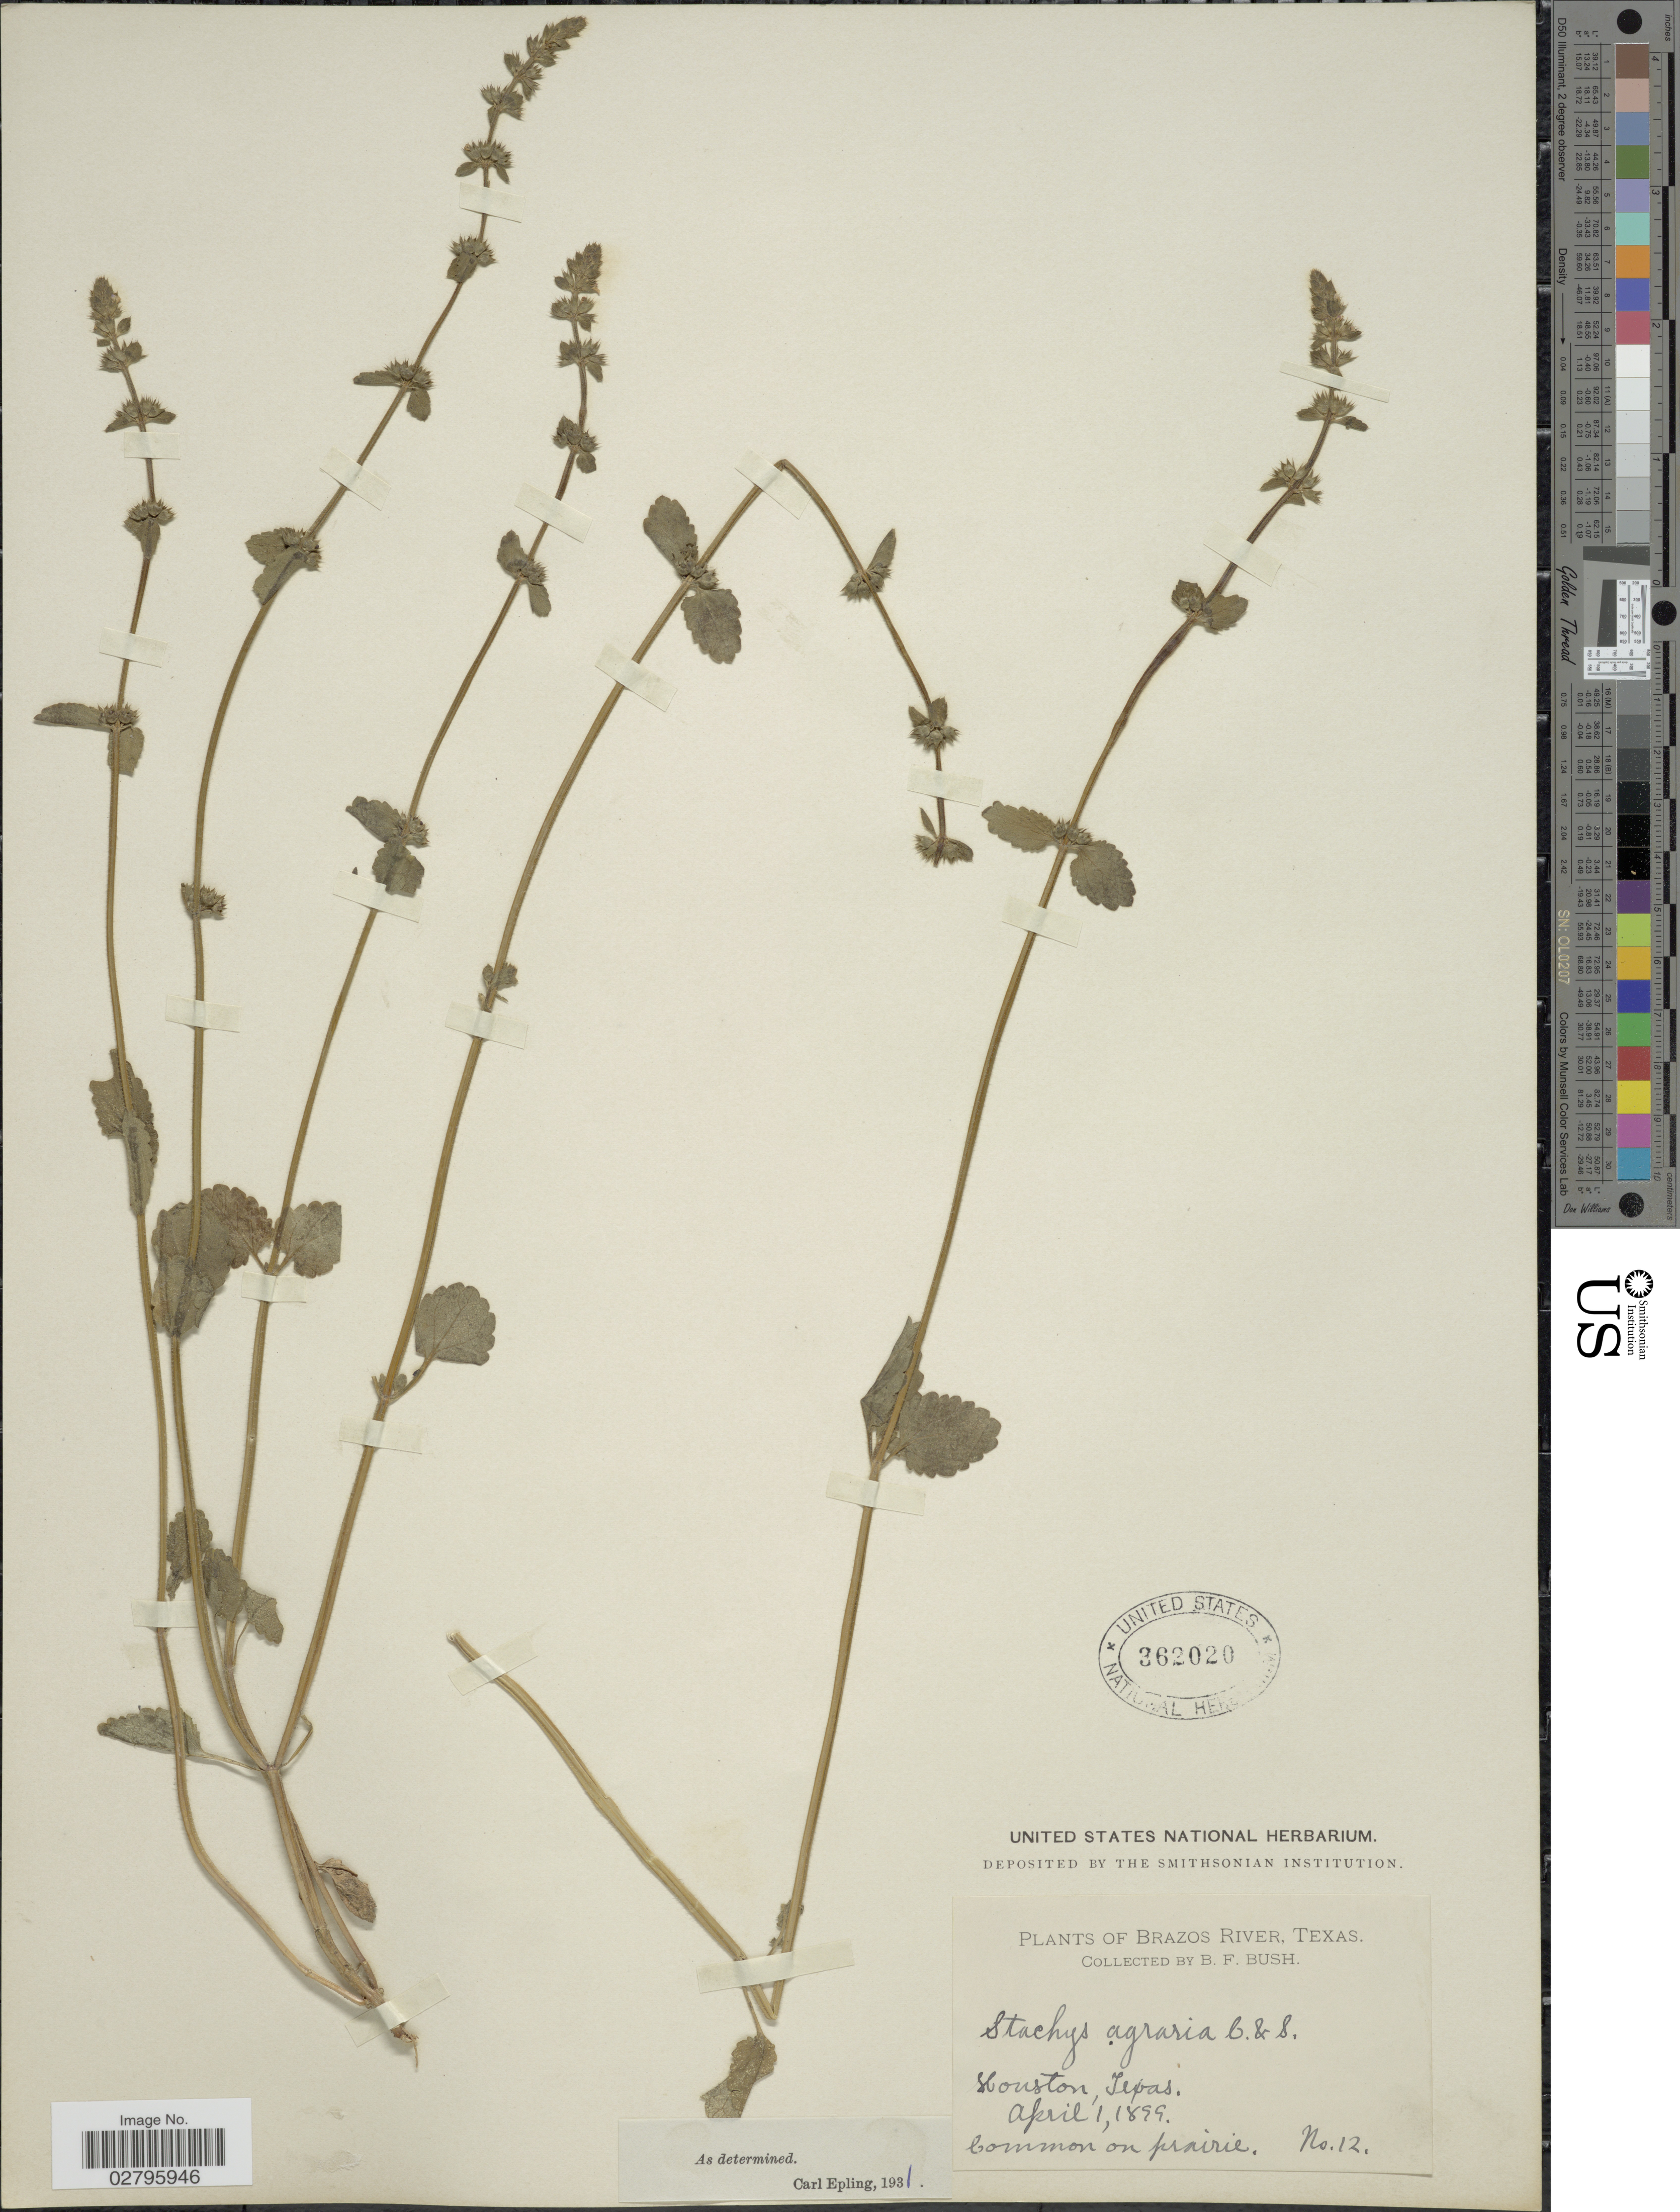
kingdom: Plantae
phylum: Tracheophyta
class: Magnoliopsida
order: Lamiales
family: Lamiaceae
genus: Stachys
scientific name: Stachys agraria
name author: Schltdl. & Cham.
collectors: B. F. Bush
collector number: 12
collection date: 1899-04-01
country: United States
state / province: Texas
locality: Brazos River, Texas. Houston.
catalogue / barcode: US 362020